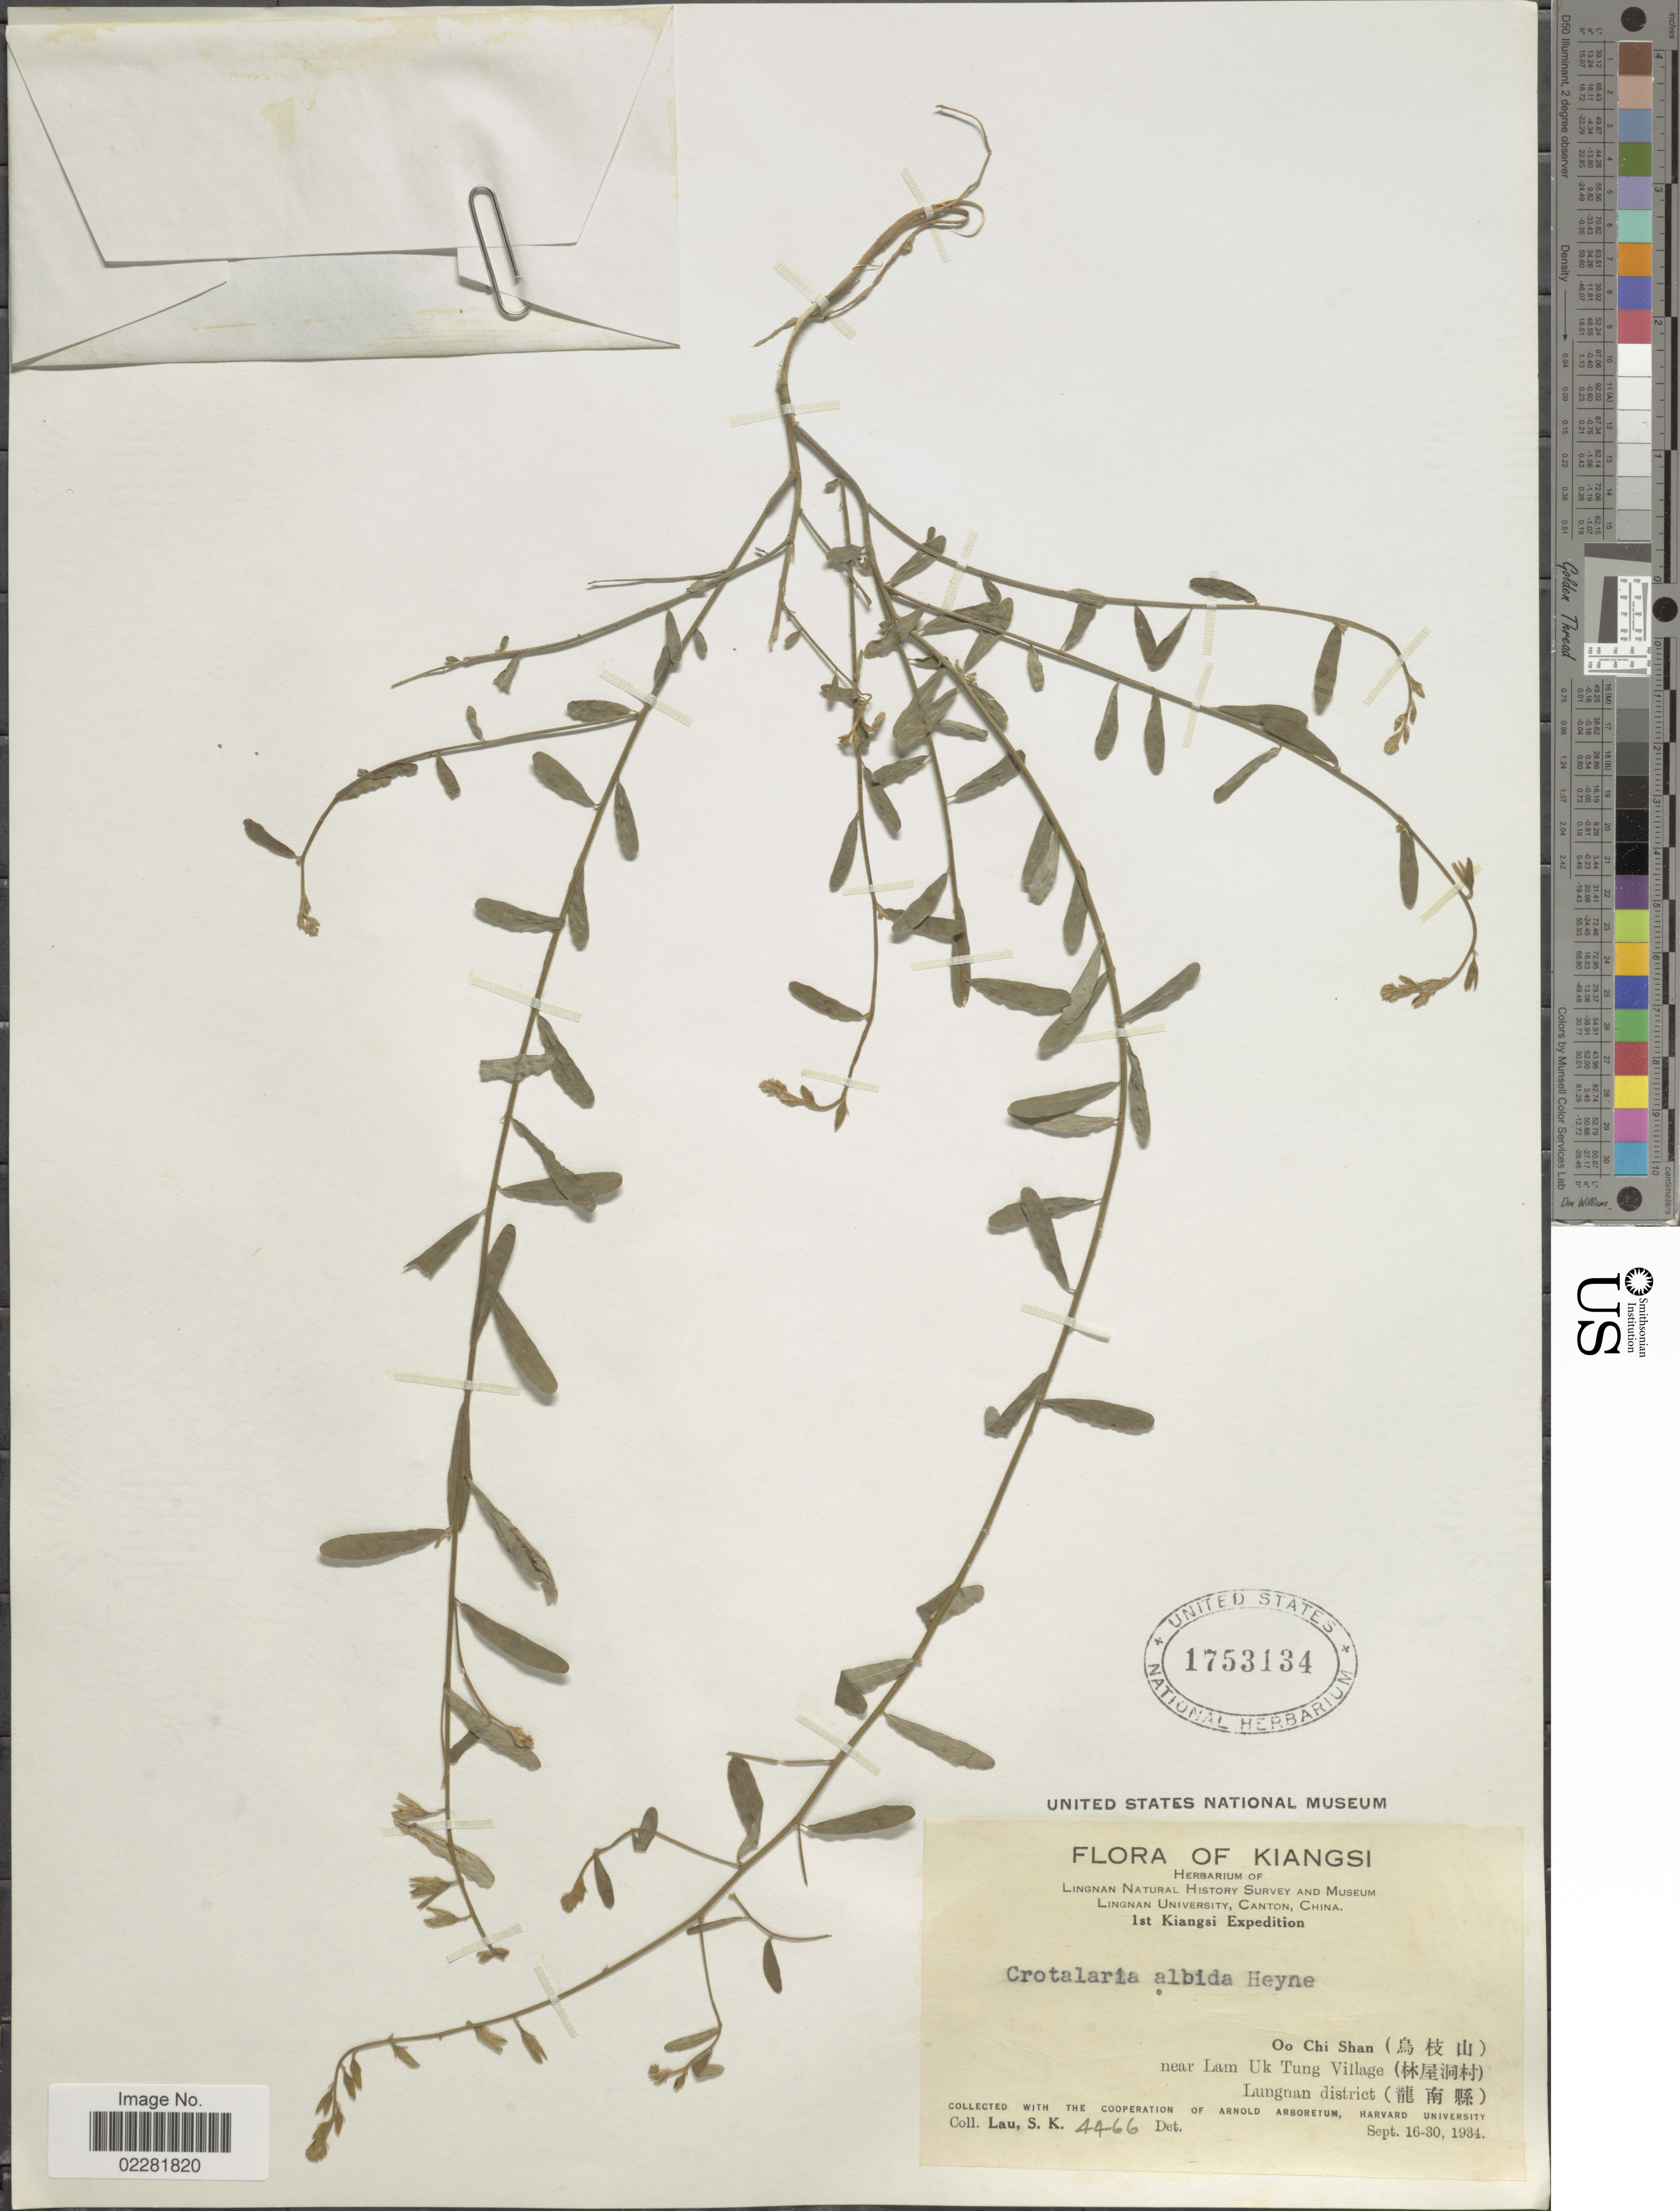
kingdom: Plantae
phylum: Tracheophyta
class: Magnoliopsida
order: Fabales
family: Fabaceae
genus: Crotalaria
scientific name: Crotalaria albida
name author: B. Heyne ex Roth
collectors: S. K. Lau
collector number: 4466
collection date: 1934-09-16/1934-09-30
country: China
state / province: Jiangxi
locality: Kiangsi, Oo Chi Shan, near Lam Uk Tung Village, Lungnan District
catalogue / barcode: US 1753134